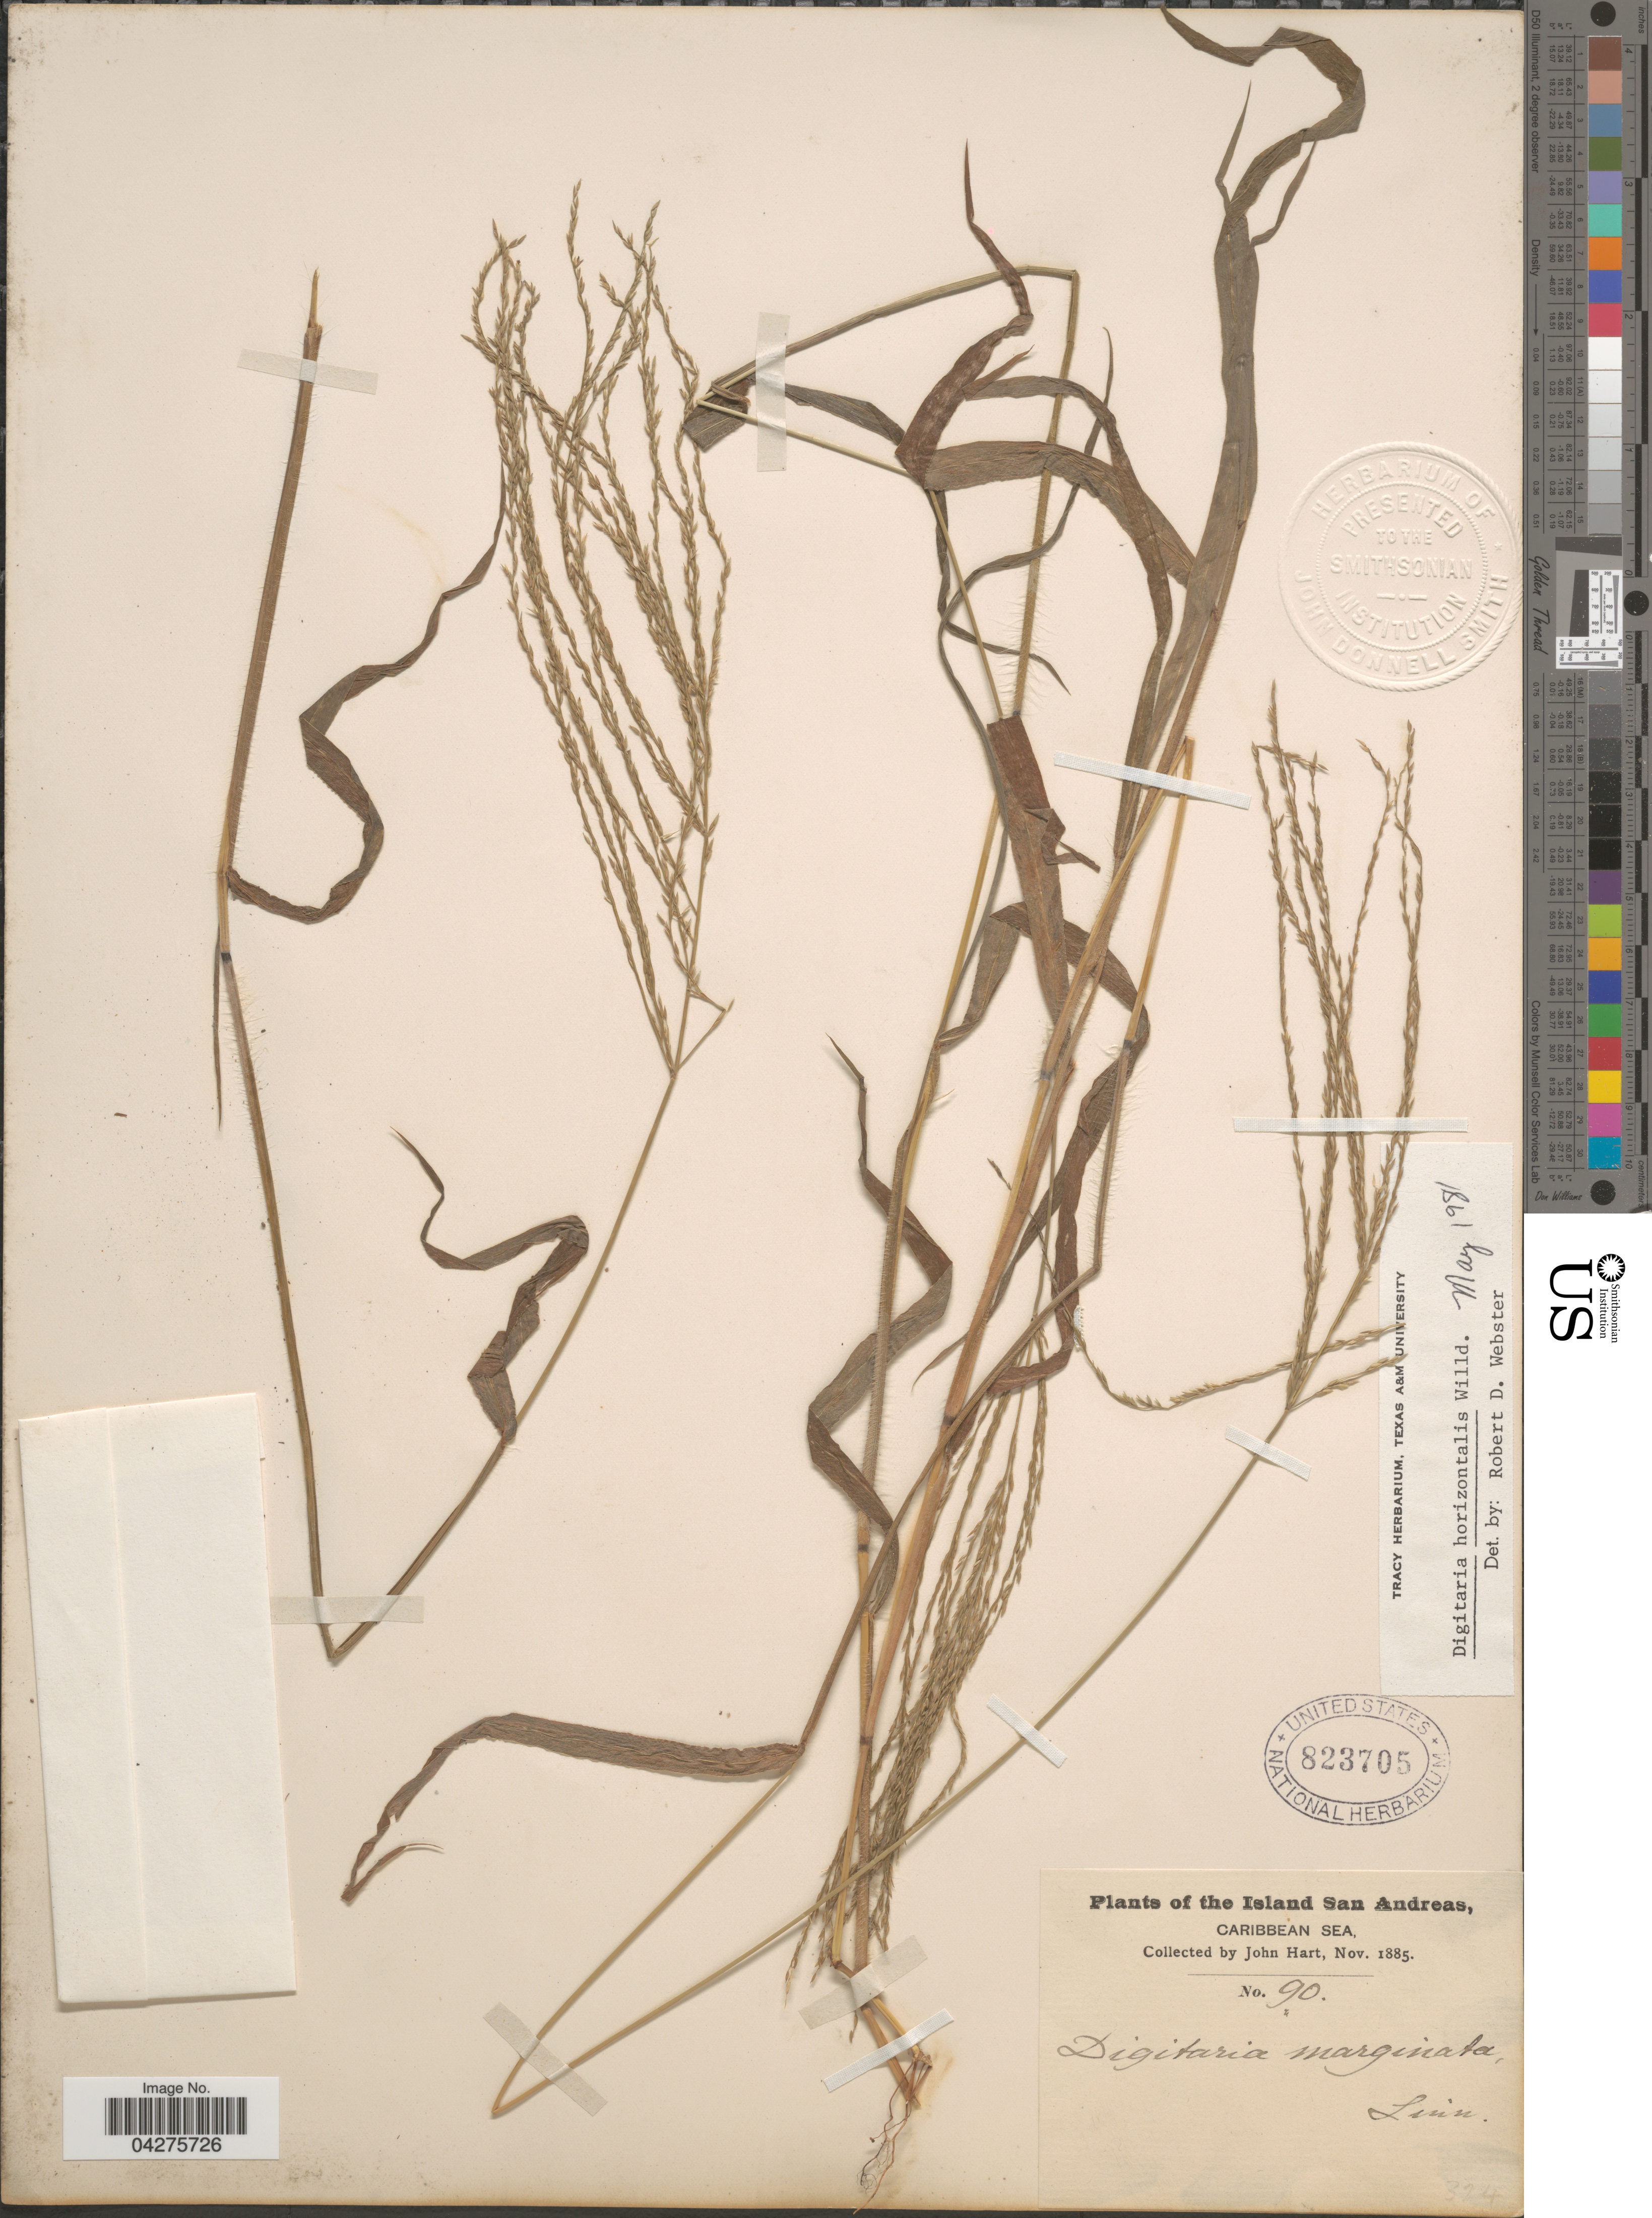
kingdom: Plantae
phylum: Tracheophyta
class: Liliopsida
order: Poales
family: Poaceae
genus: Digitaria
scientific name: Digitaria horizontalis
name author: Willd.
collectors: J. H. Hart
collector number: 90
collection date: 1885-11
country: Colombia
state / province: San Andres y Providencia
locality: The Island San Andreas, Caribbean Sea.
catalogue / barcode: US 823705